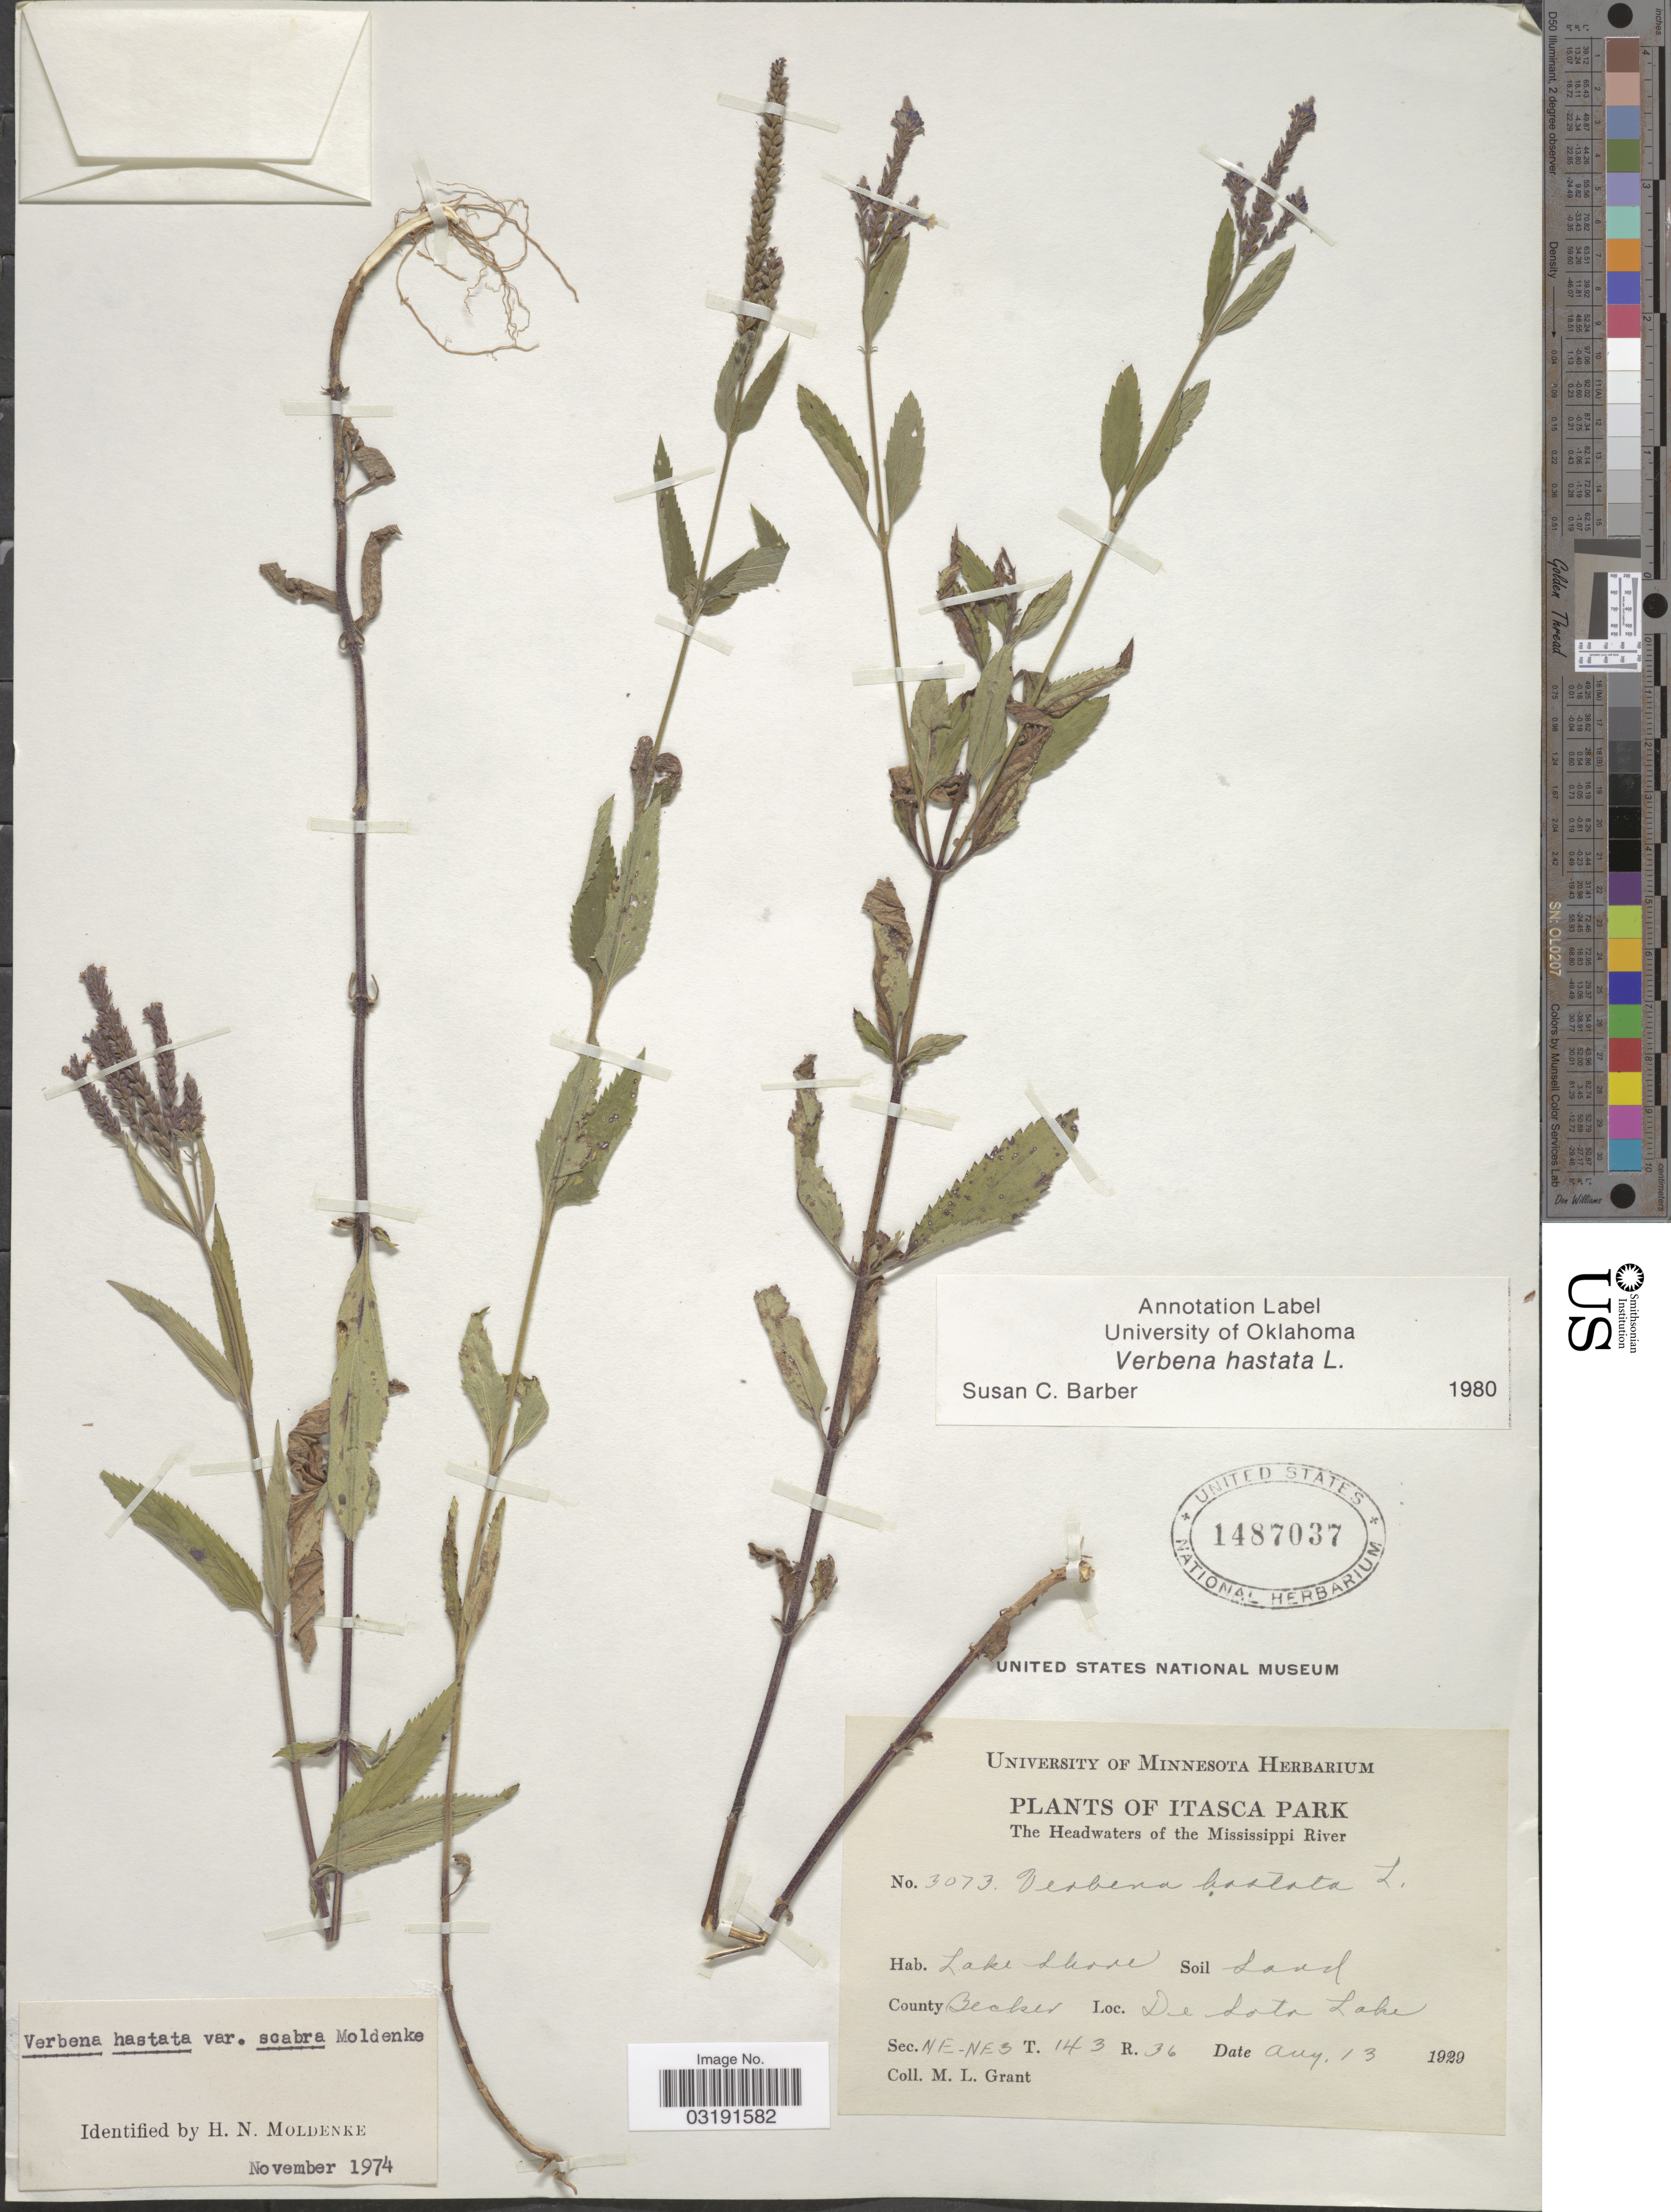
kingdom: Plantae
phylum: Tracheophyta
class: Magnoliopsida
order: Lamiales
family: Verbenaceae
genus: Verbena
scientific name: Verbena hastata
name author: L.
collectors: M. L. Grant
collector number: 3073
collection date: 1929-08-13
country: United States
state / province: Minnesota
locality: Itasca Park, The Headwaters of the Mississippi River, Lake Shore, County Becker, De Sota Lake, Sec. NE-NE3 T143 R36.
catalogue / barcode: US 1487037